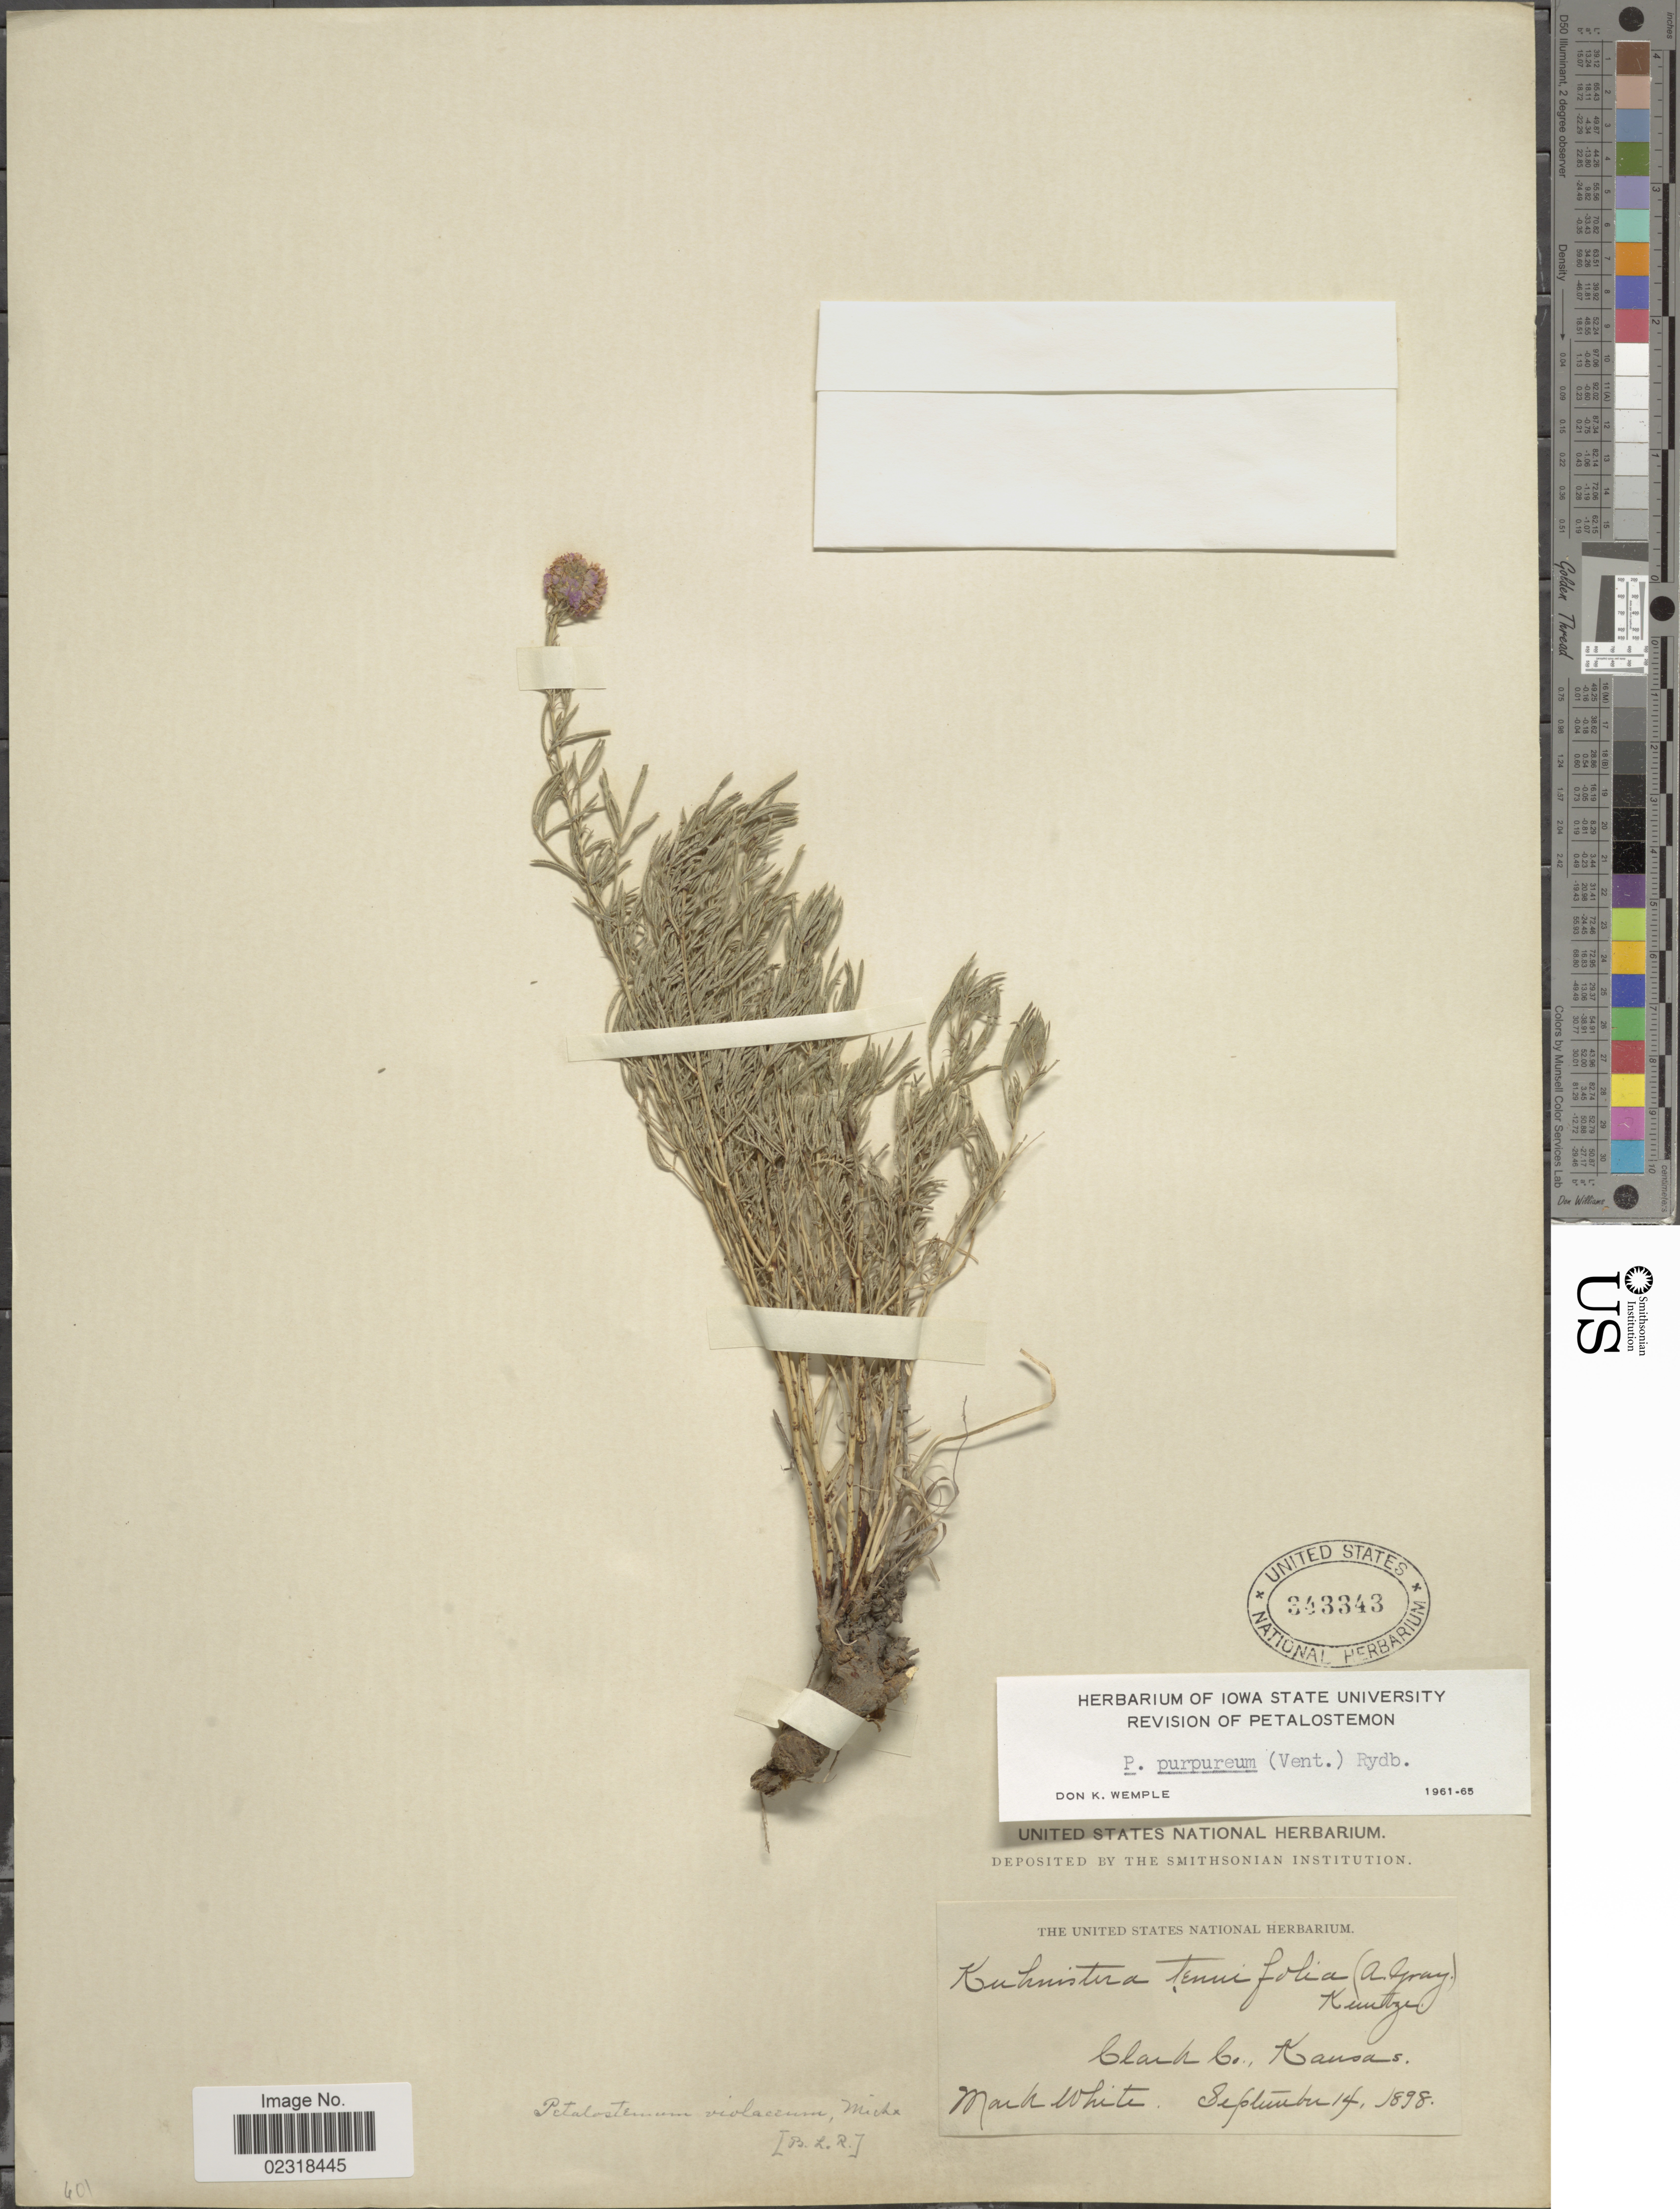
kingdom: Plantae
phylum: Tracheophyta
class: Magnoliopsida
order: Fabales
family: Fabaceae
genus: Dalea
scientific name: Dalea purpurea var. purpurea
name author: Vent.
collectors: M. White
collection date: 1898-09-14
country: United States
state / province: Kansas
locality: Clark Co., Kansas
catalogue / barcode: US 343343